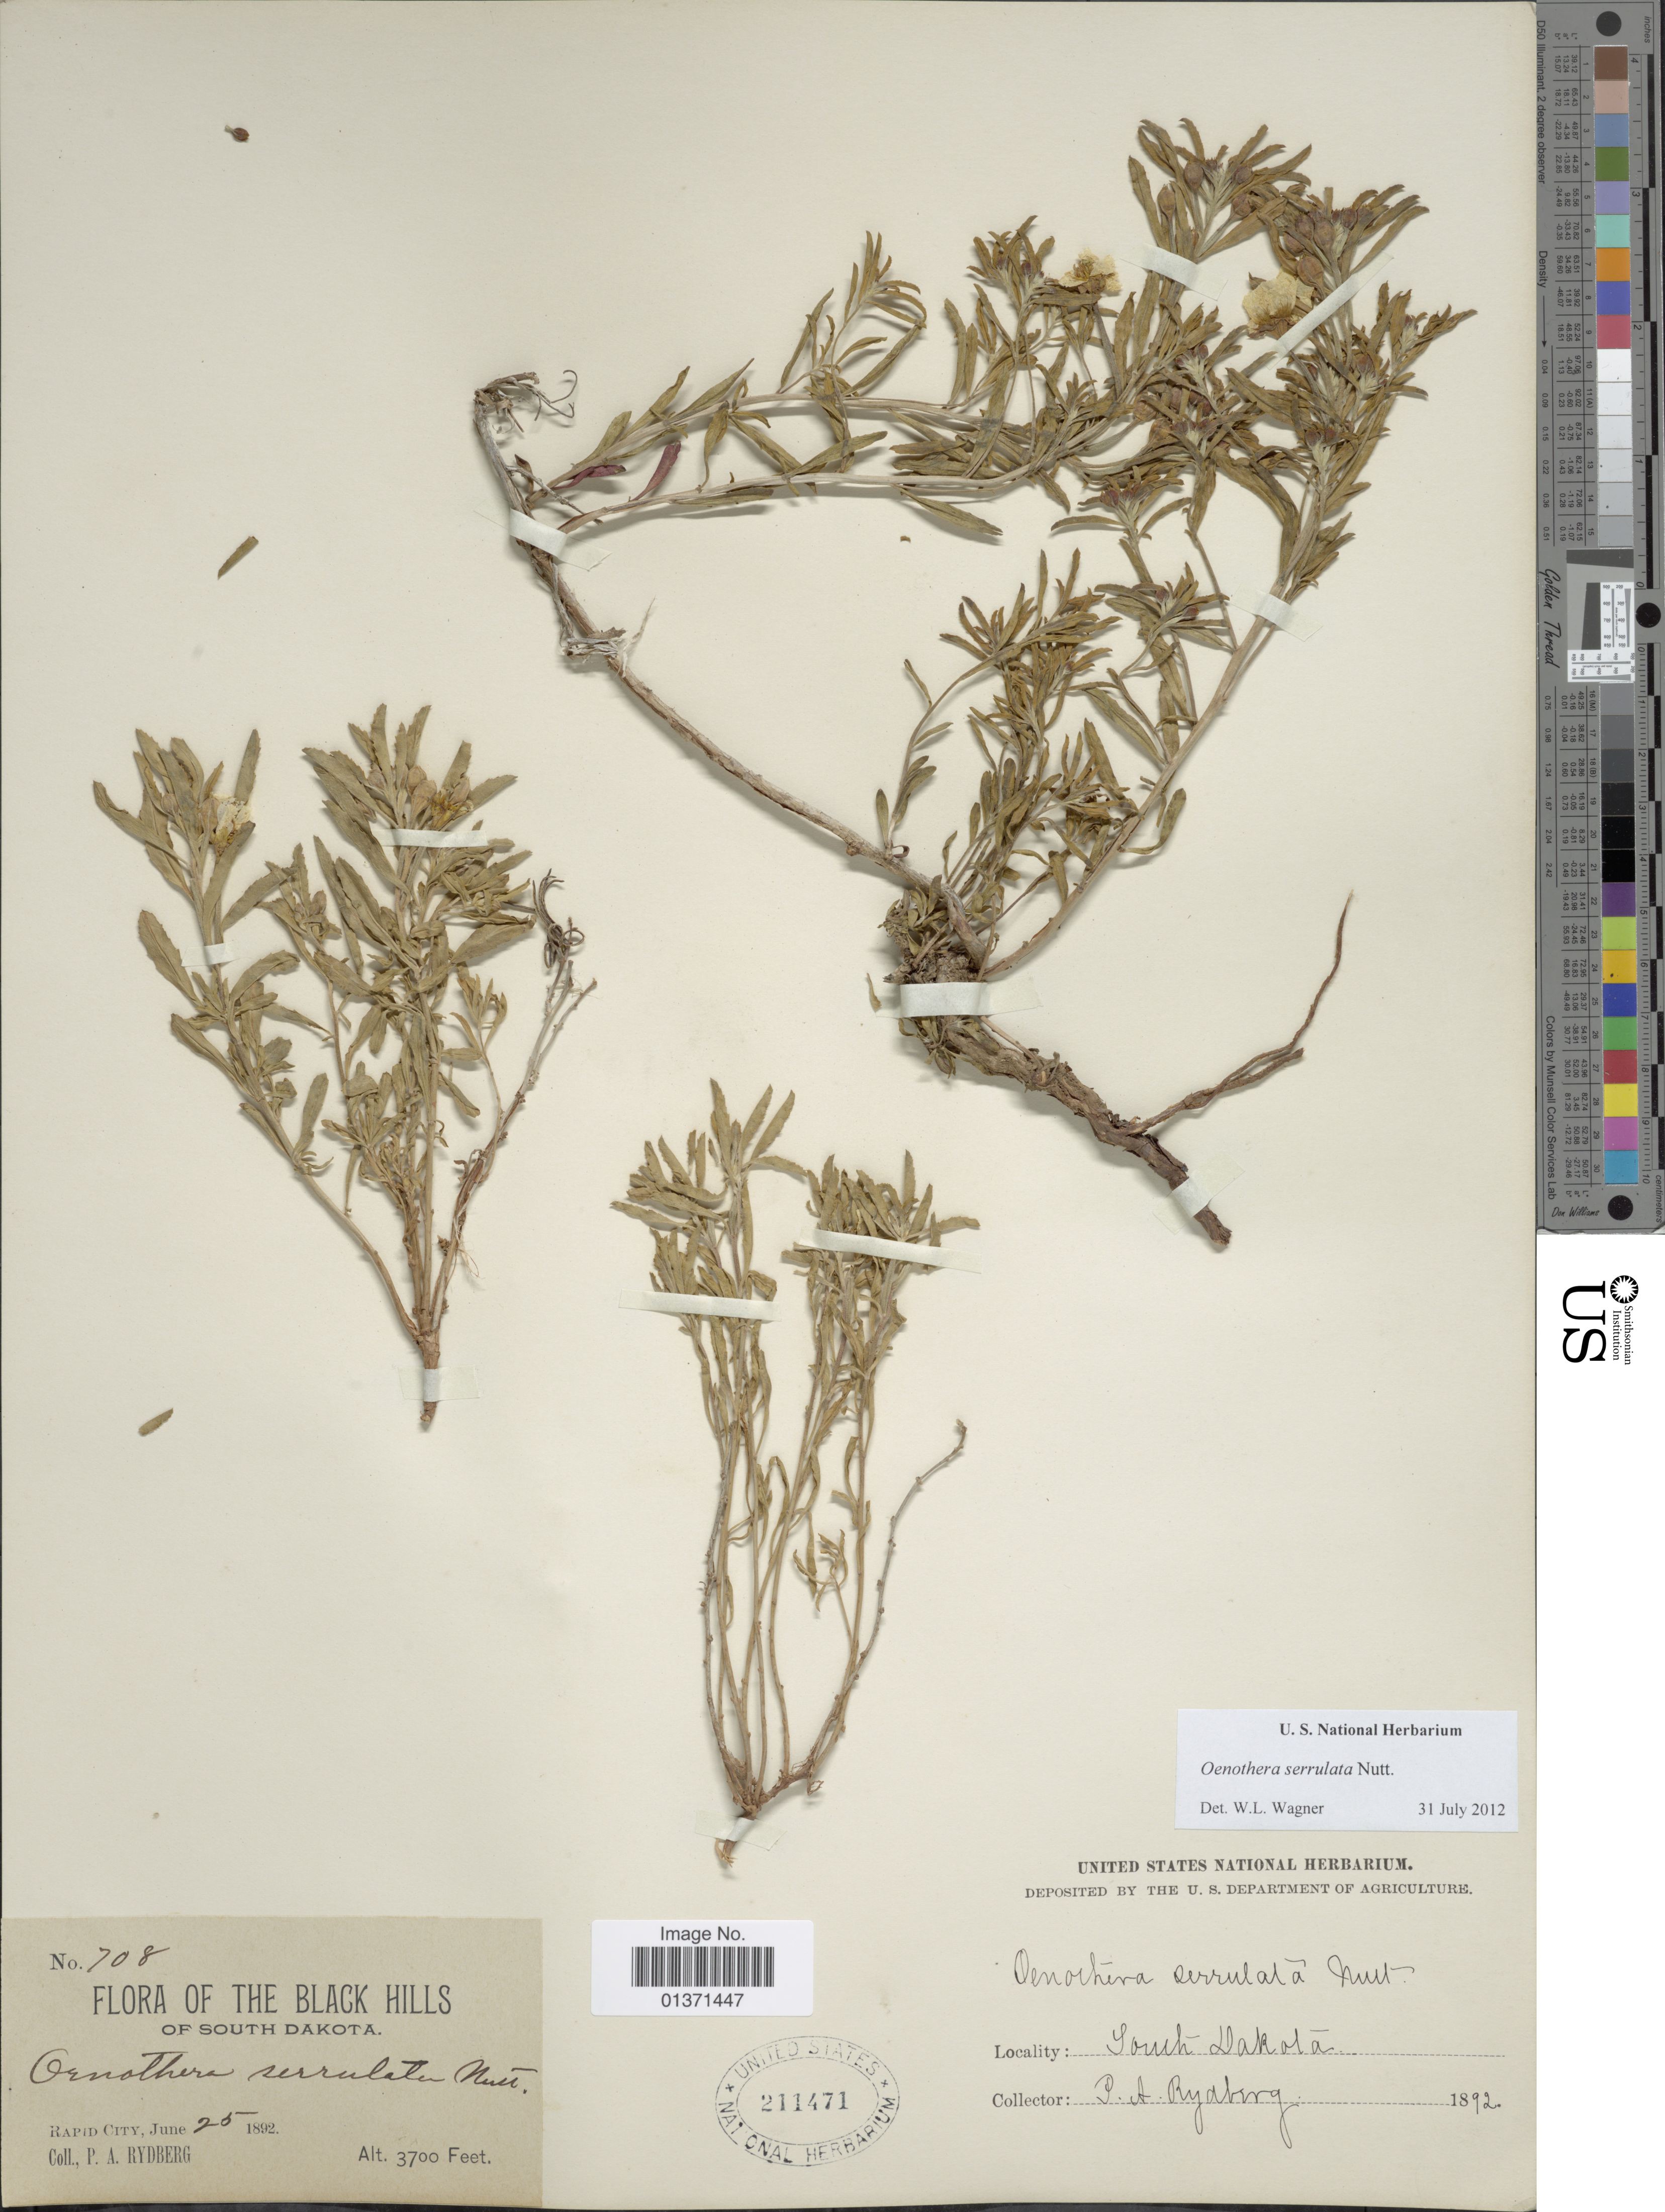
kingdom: Plantae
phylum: Tracheophyta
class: Magnoliopsida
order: Myrtales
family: Onagraceae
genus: Oenothera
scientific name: Oenothera serrulata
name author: Nutt.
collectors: P. A. Rydberg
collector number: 708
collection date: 1892-06-25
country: United States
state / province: South Dakota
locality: Black Hills, Rapid City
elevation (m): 1128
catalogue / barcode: US 211471